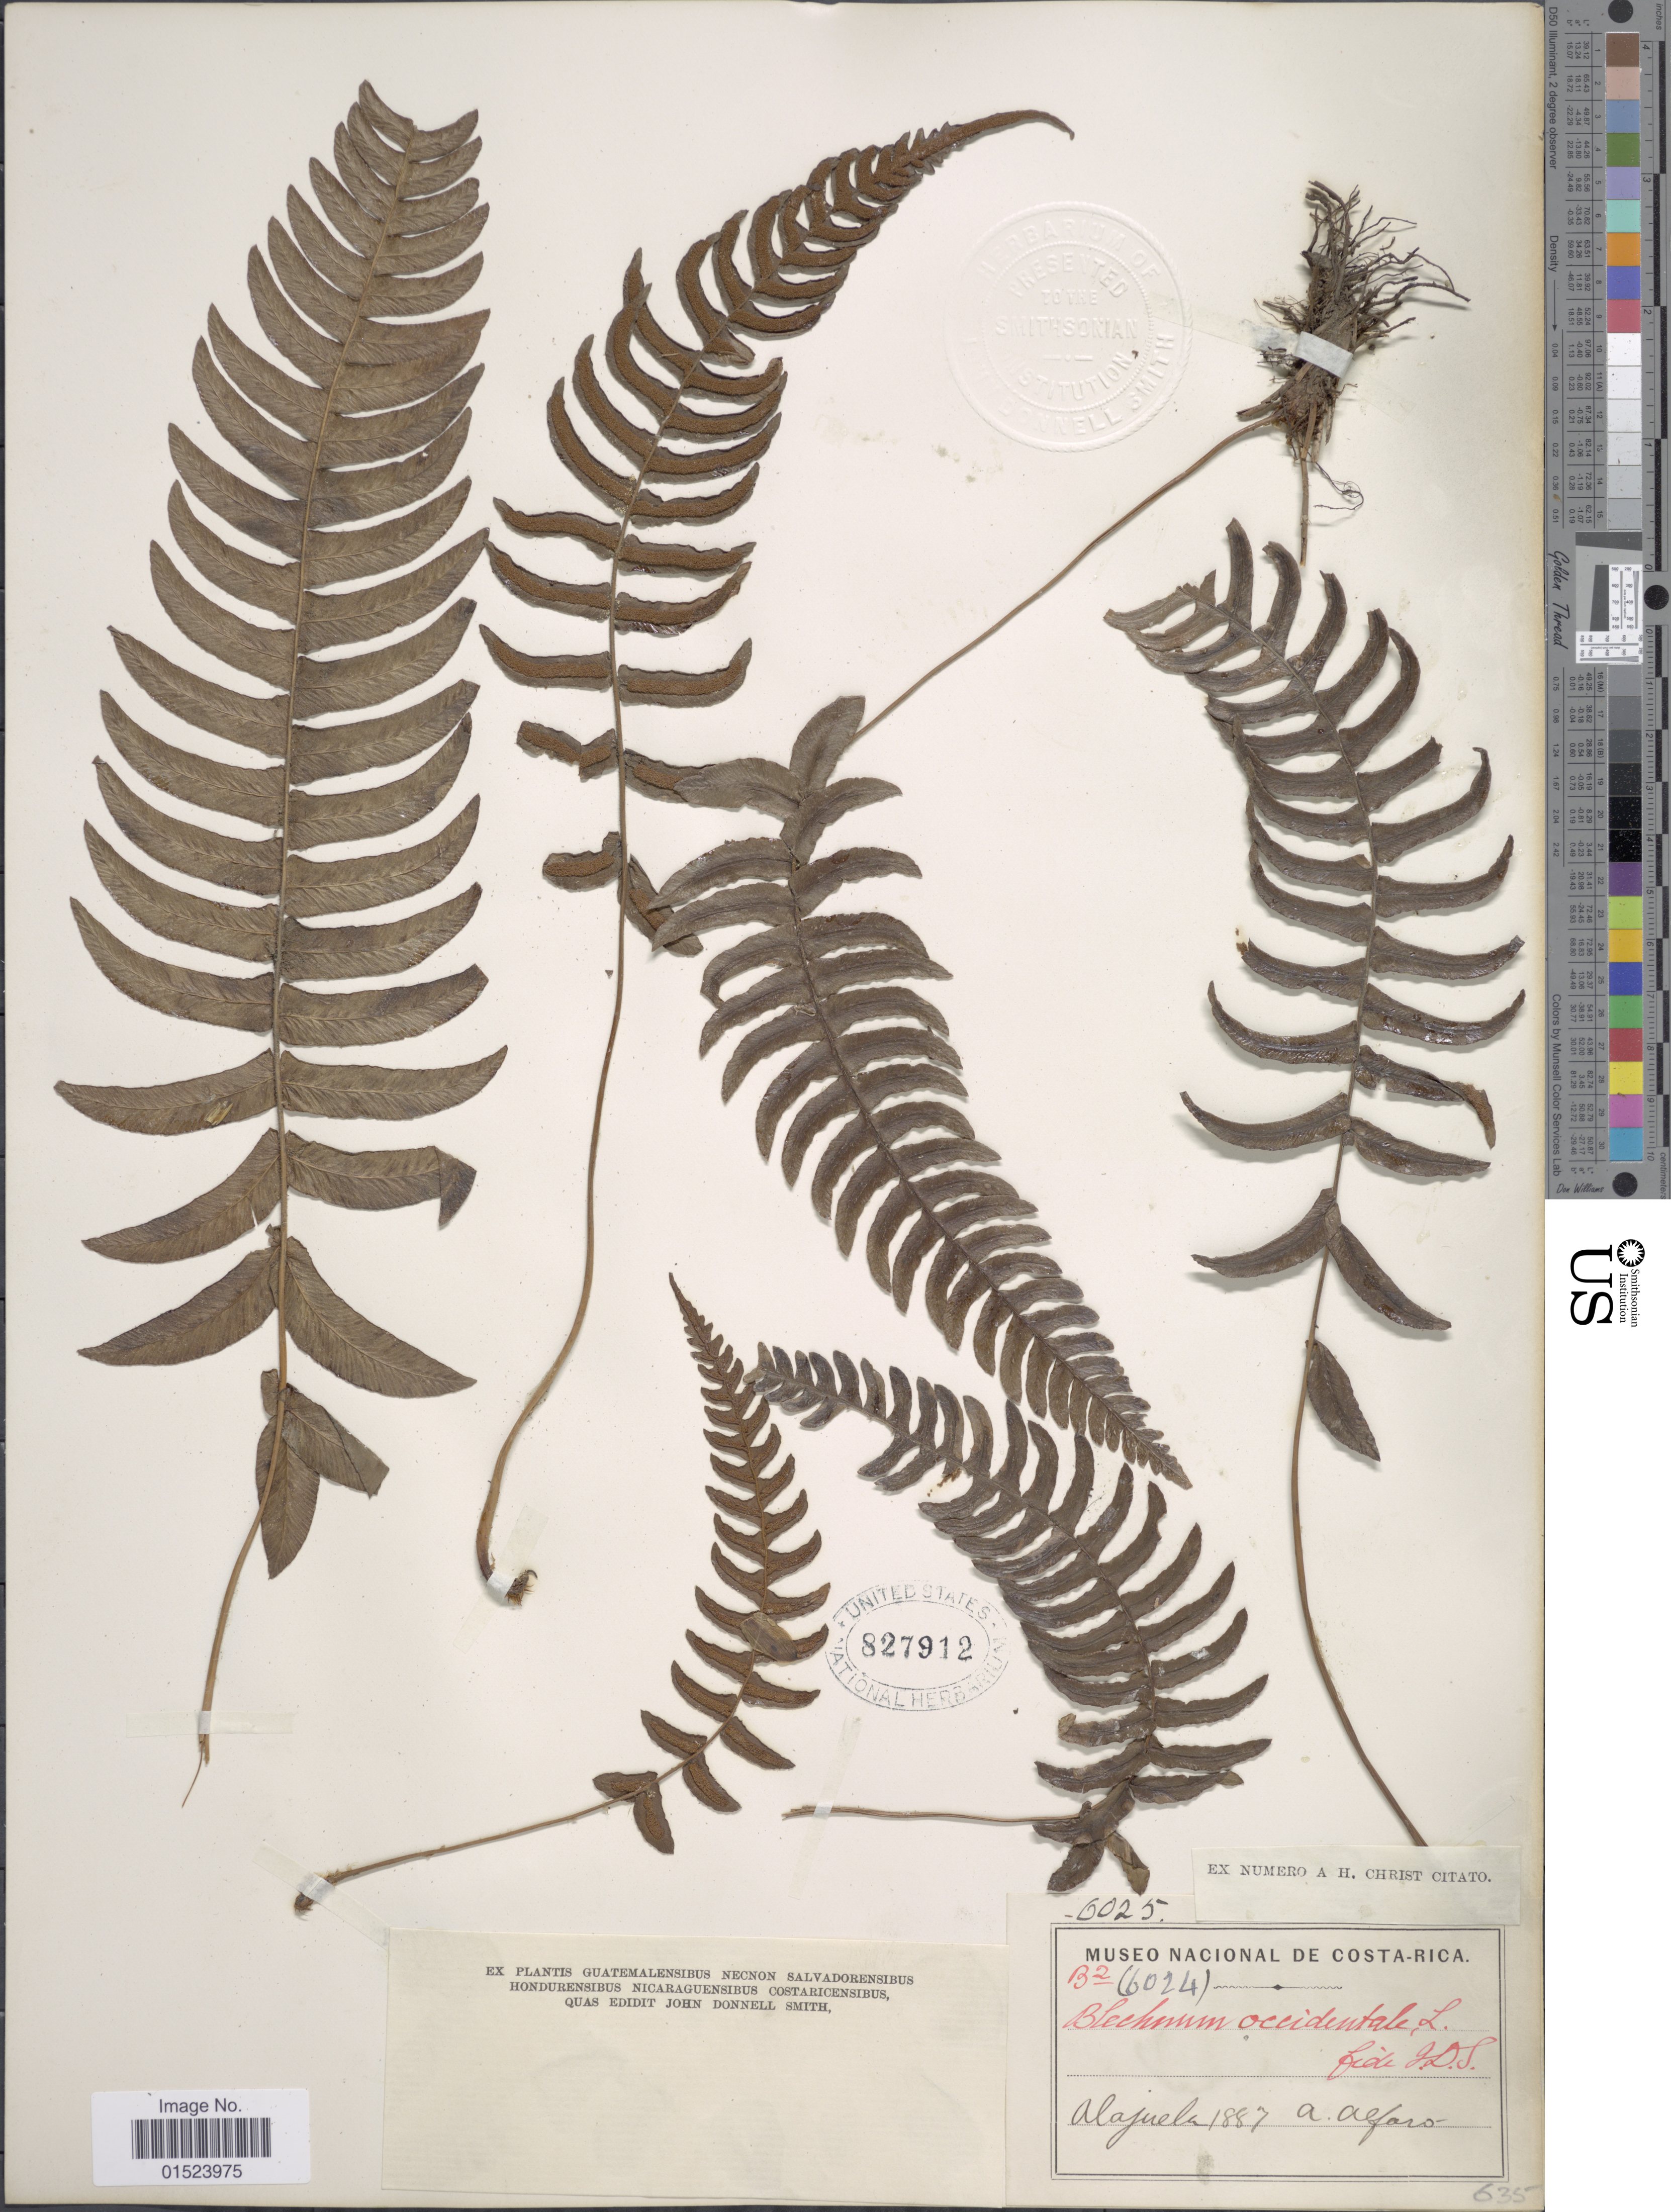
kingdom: Plantae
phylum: Tracheophyta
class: Polypodiopsida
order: Polypodiales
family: Blechnaceae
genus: Blechnum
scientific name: Blechnum glandulosum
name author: Link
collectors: A. Alfaro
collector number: B2/6024*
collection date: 1887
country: Costa Rica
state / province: Alajuela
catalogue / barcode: US 827912